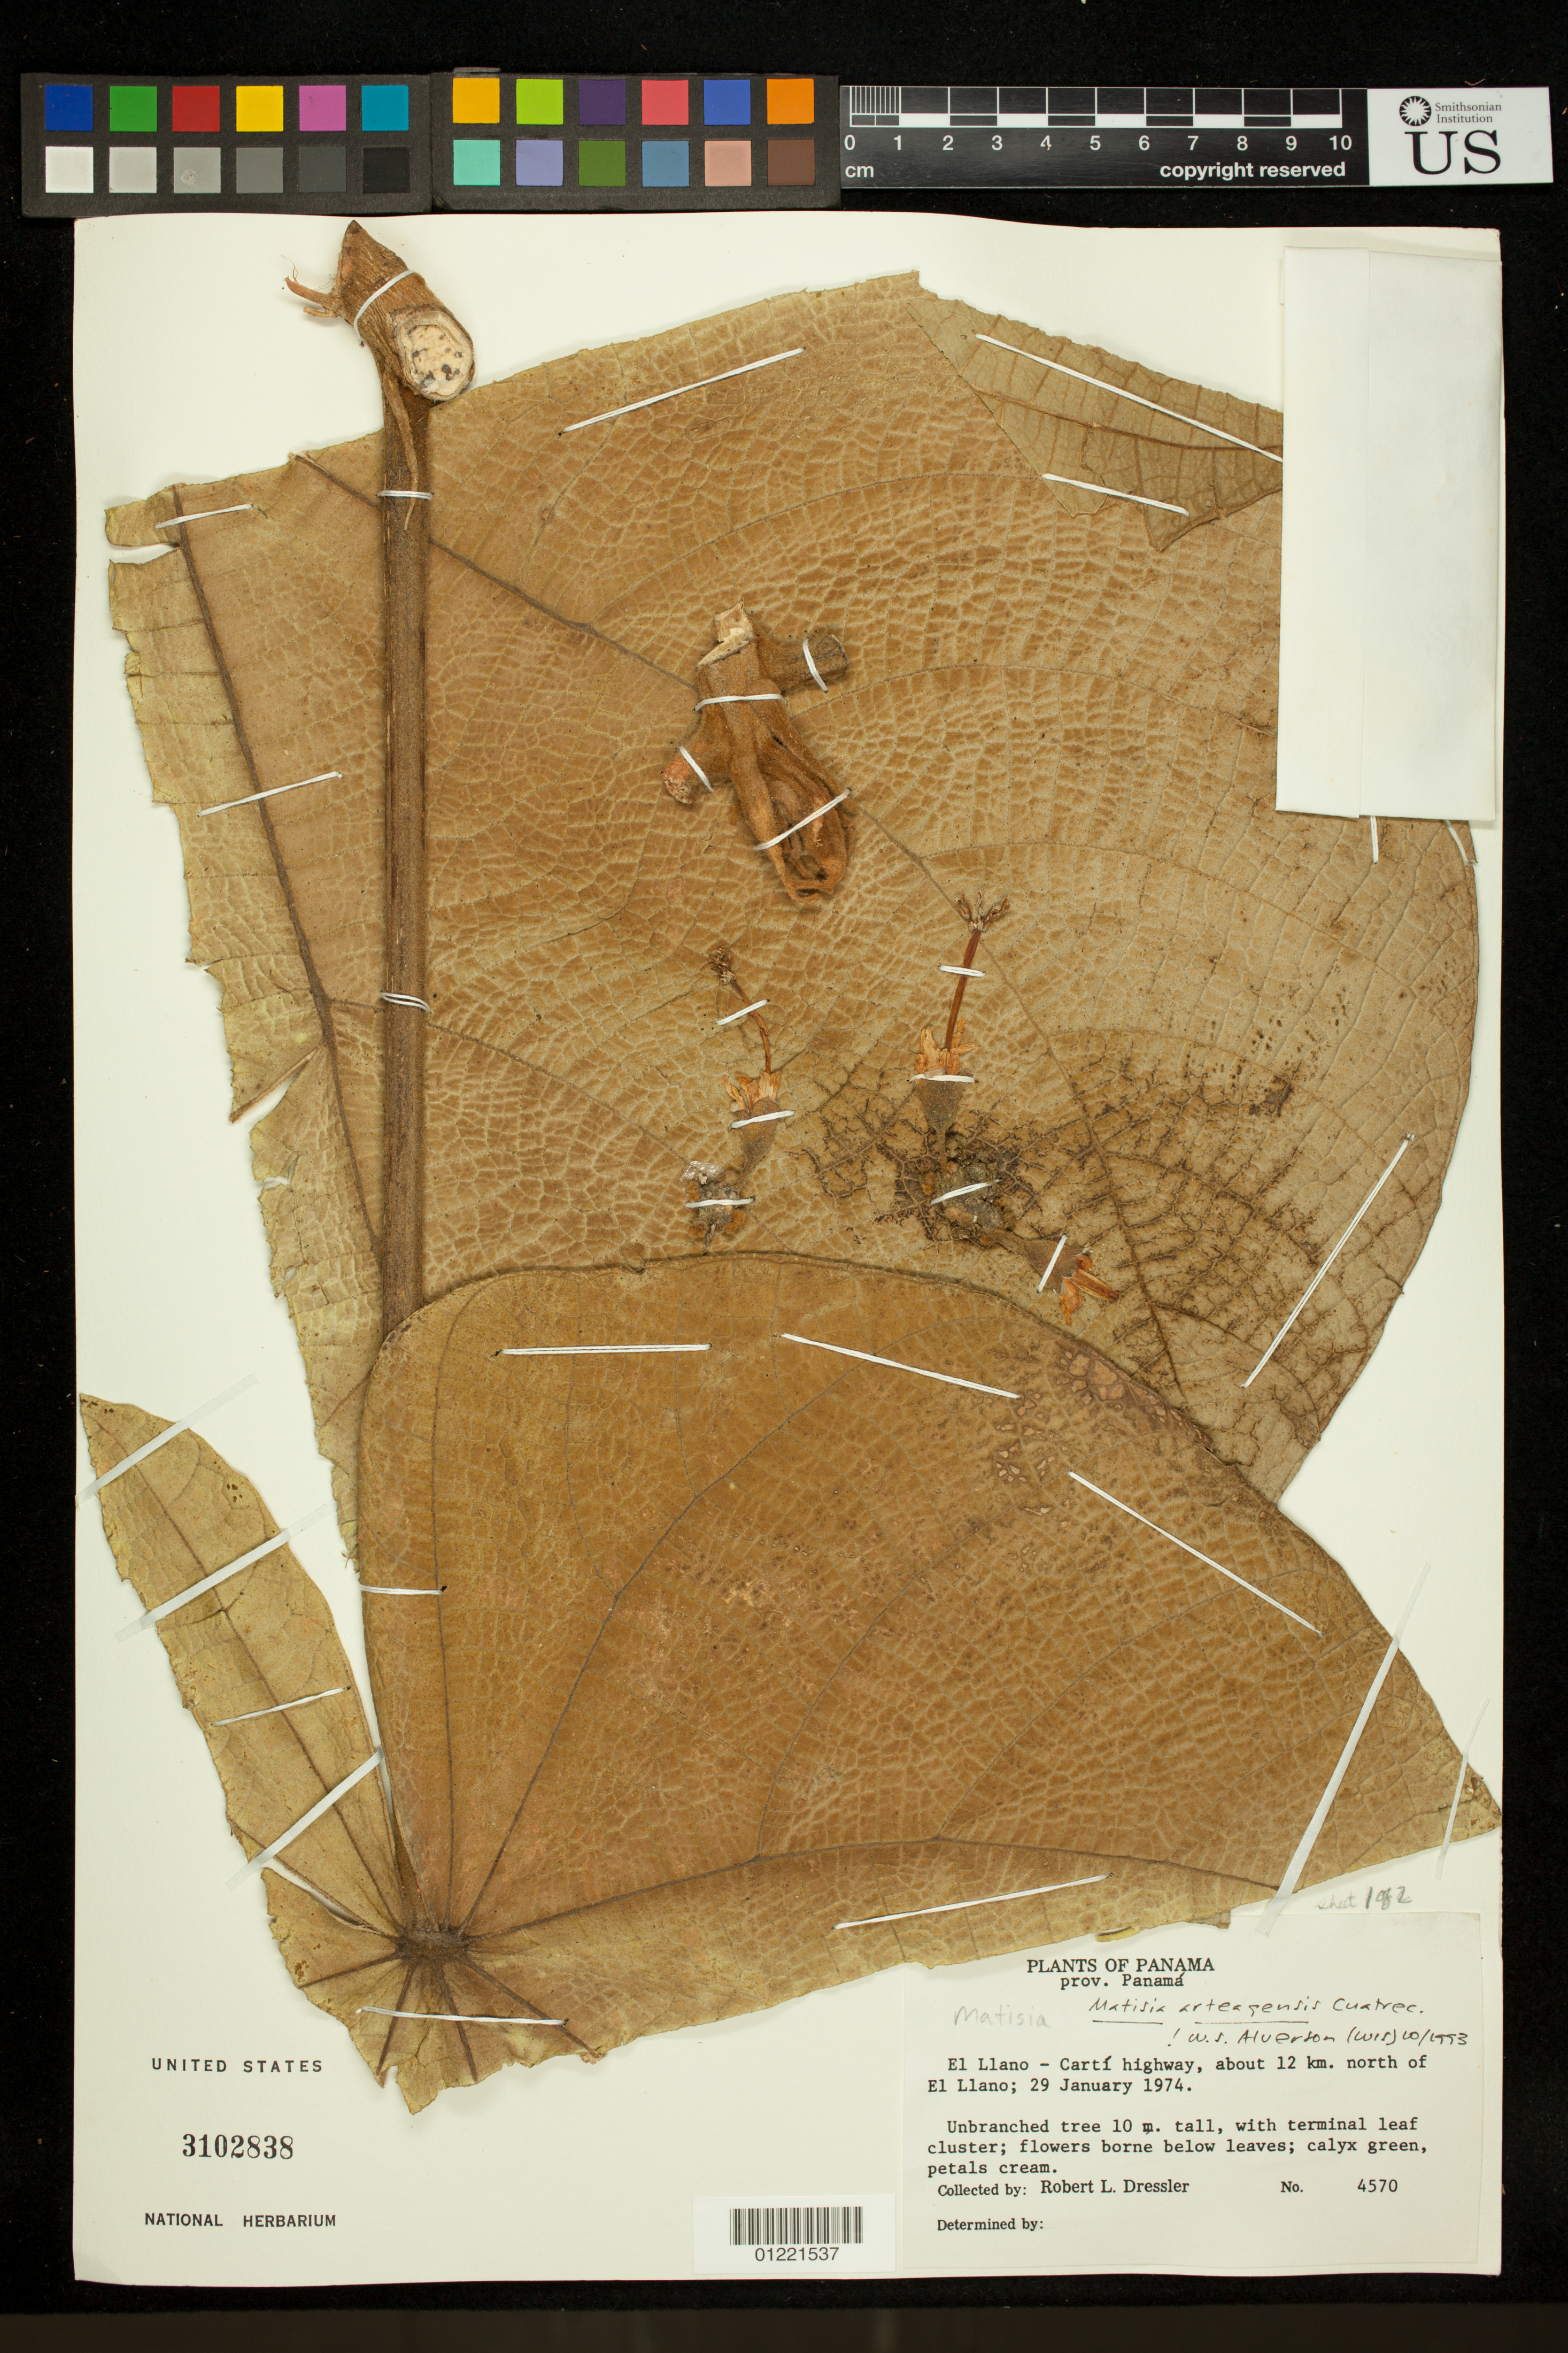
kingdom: Plantae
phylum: Tracheophyta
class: Magnoliopsida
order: Malvales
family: Malvaceae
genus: Matisia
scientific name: Matisia arteagensis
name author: Cuatrec.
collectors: R. Dressler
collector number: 4570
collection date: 1974-01-29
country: Panama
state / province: Panamá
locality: El Llano - Carti highway, about 12 km. north of El Llano.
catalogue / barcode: US 3102838